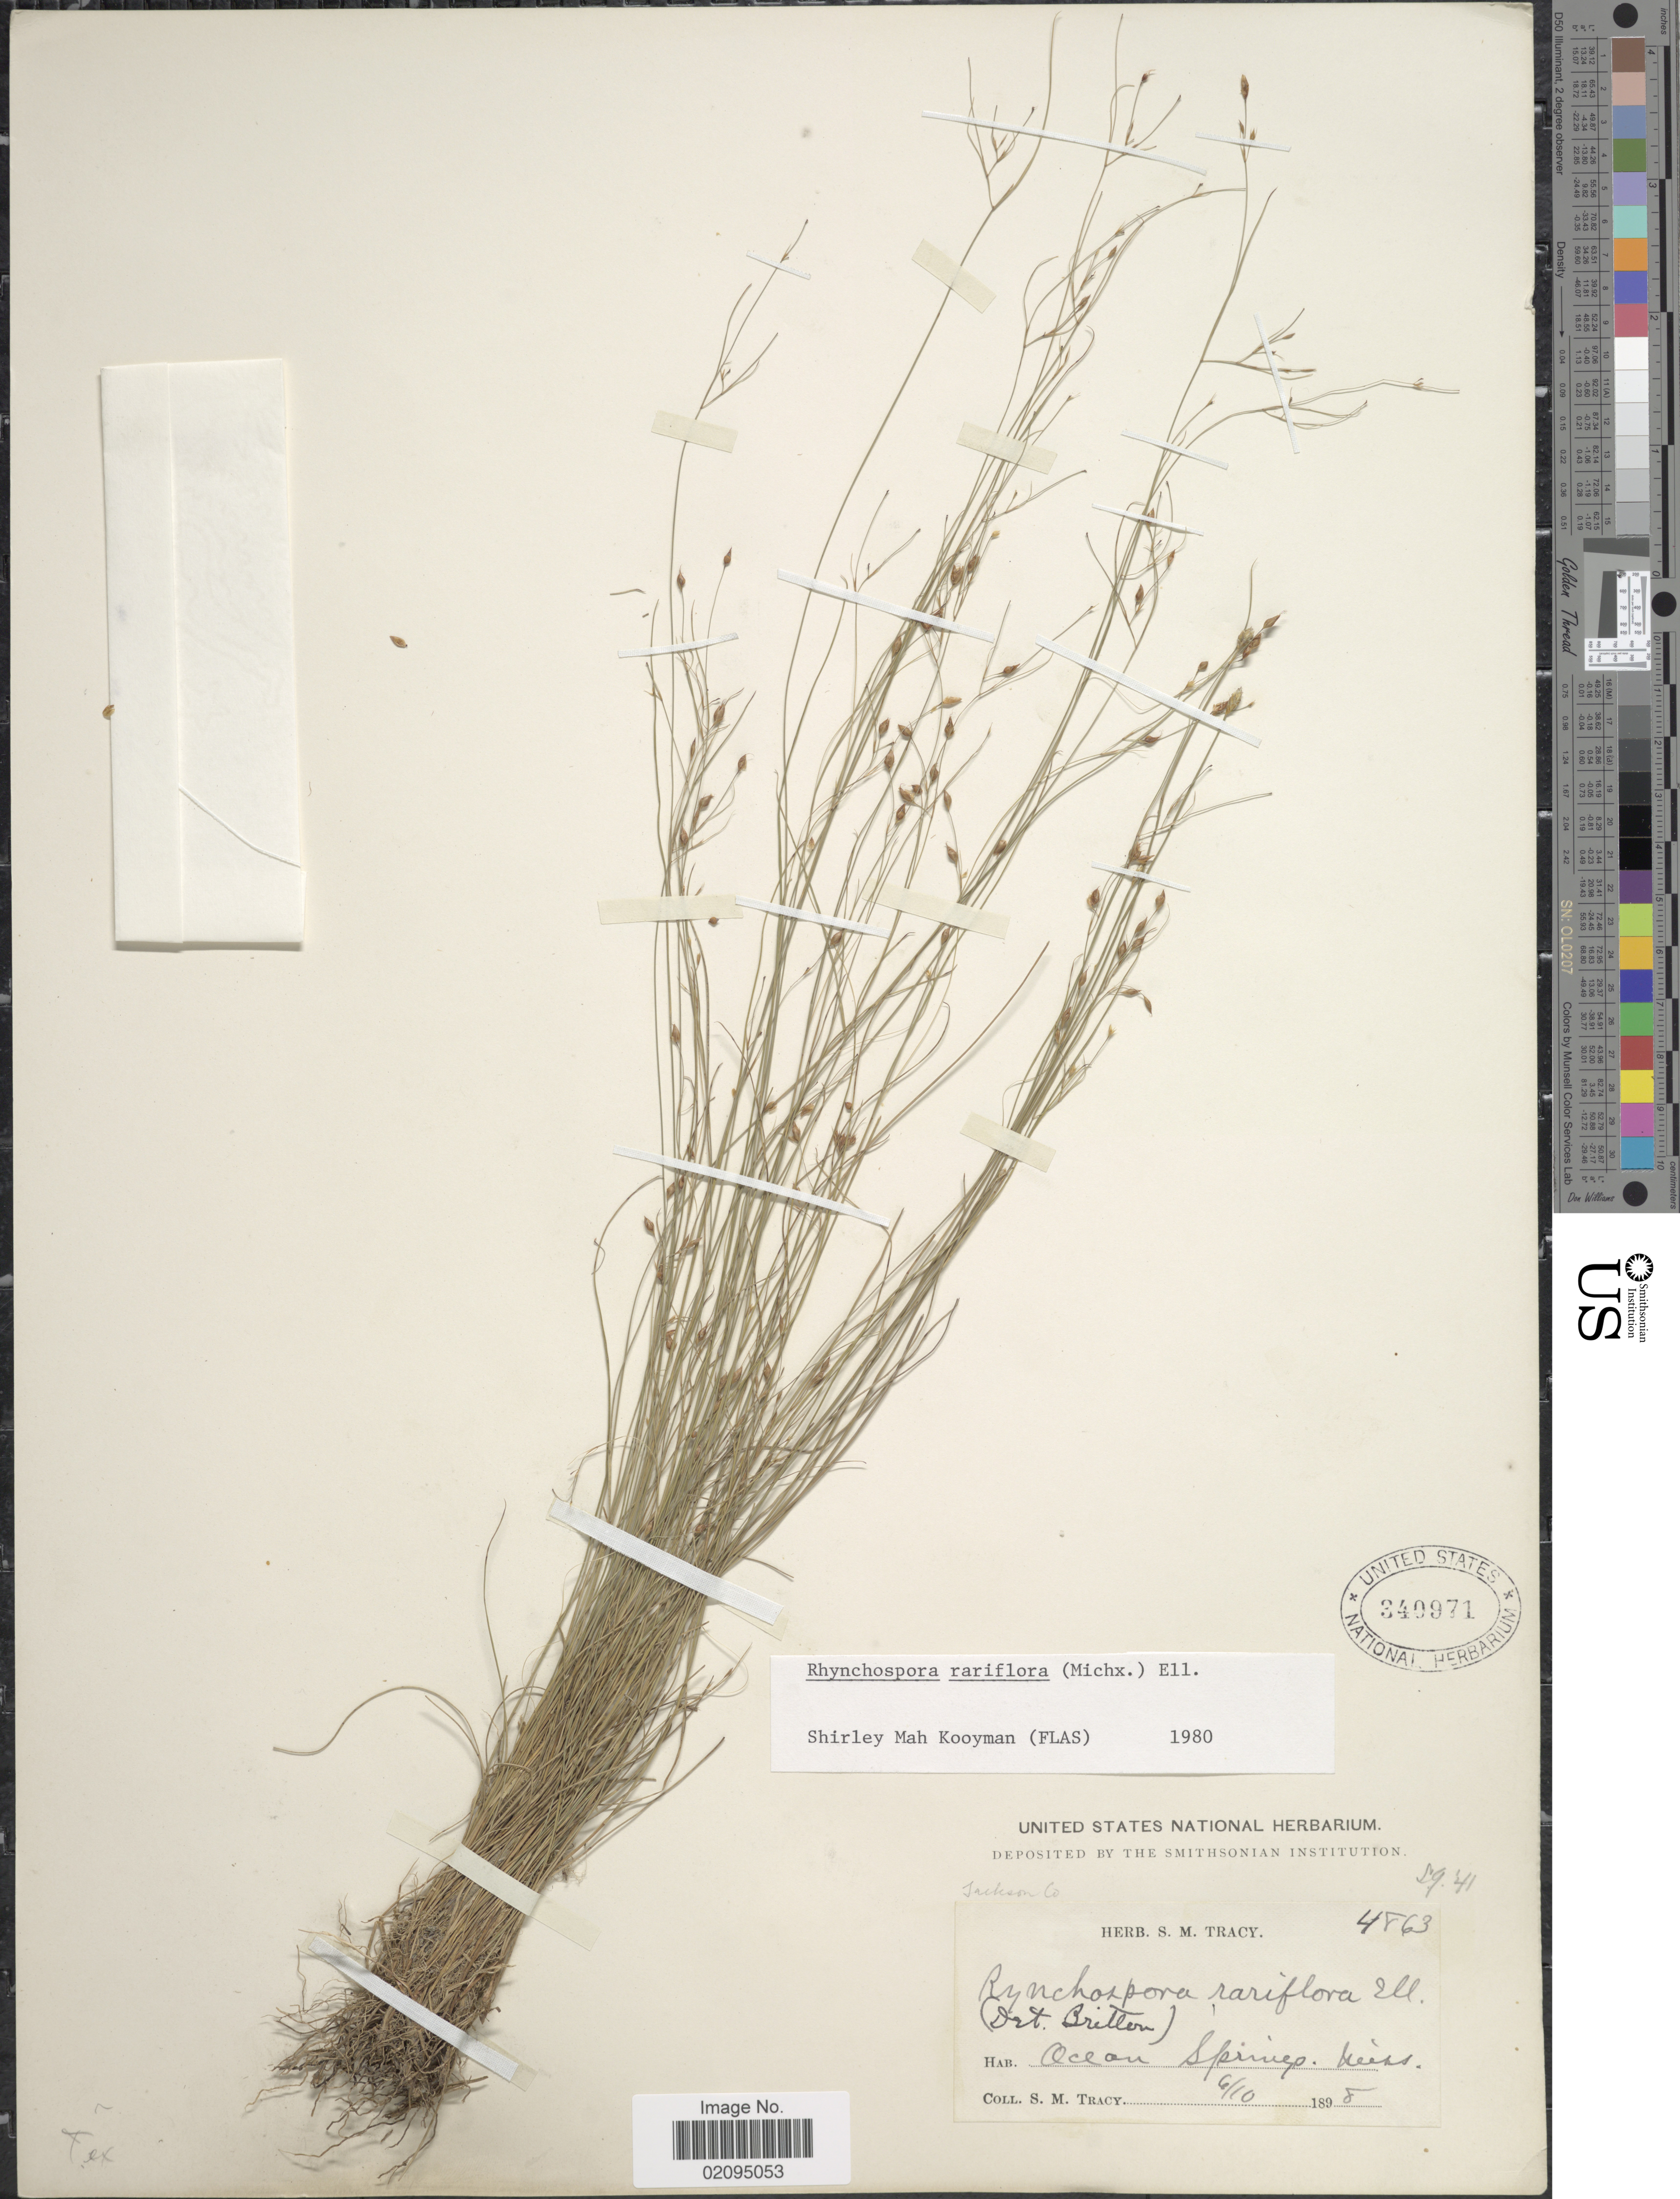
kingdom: Plantae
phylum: Tracheophyta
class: Liliopsida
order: Poales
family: Cyperaceae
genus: Rhynchospora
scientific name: Rhynchospora rariflora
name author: (Michx.) Elliott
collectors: S. M. Tracy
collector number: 4863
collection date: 1898-06-10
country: United States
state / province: Mississippi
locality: Ocean Springs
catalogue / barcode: US 340971